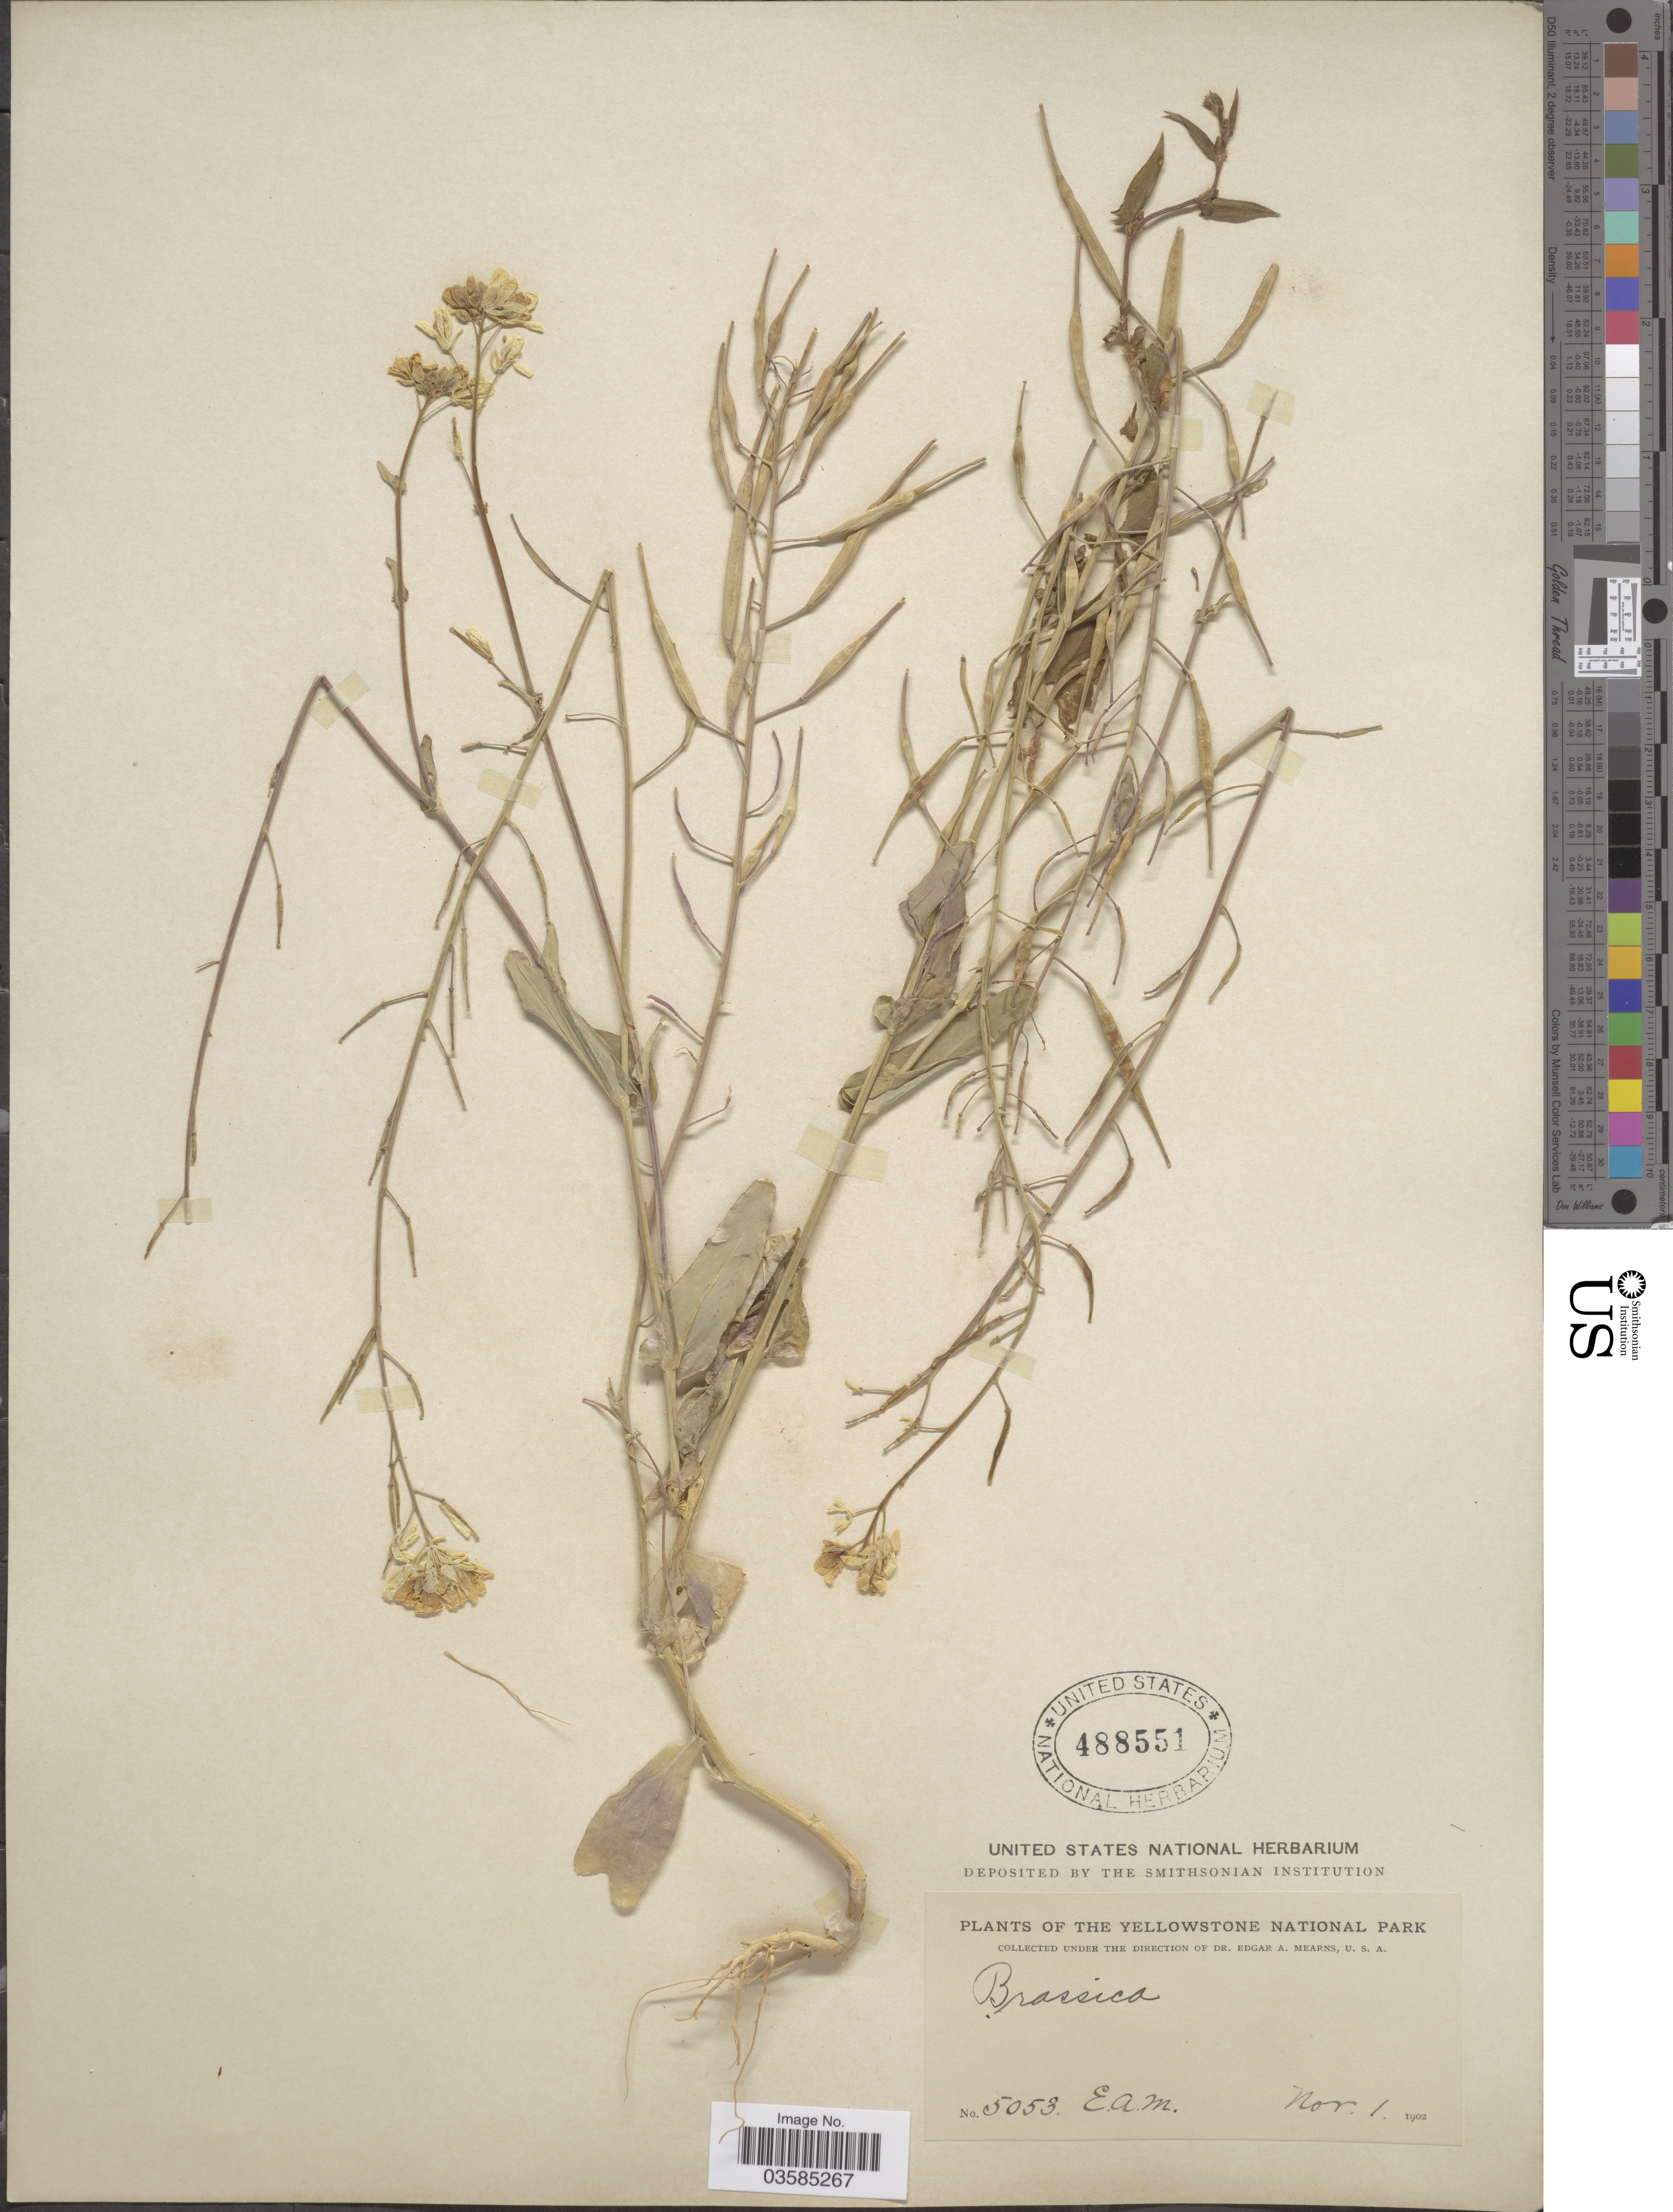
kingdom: Plantae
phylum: Tracheophyta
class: Magnoliopsida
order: Brassicales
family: Brassicaceae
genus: Brassica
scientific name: Brassica sp.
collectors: E. A. Mearns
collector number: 5053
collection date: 1902-11-01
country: United States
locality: Yellowstone National Park.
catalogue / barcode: US 488551